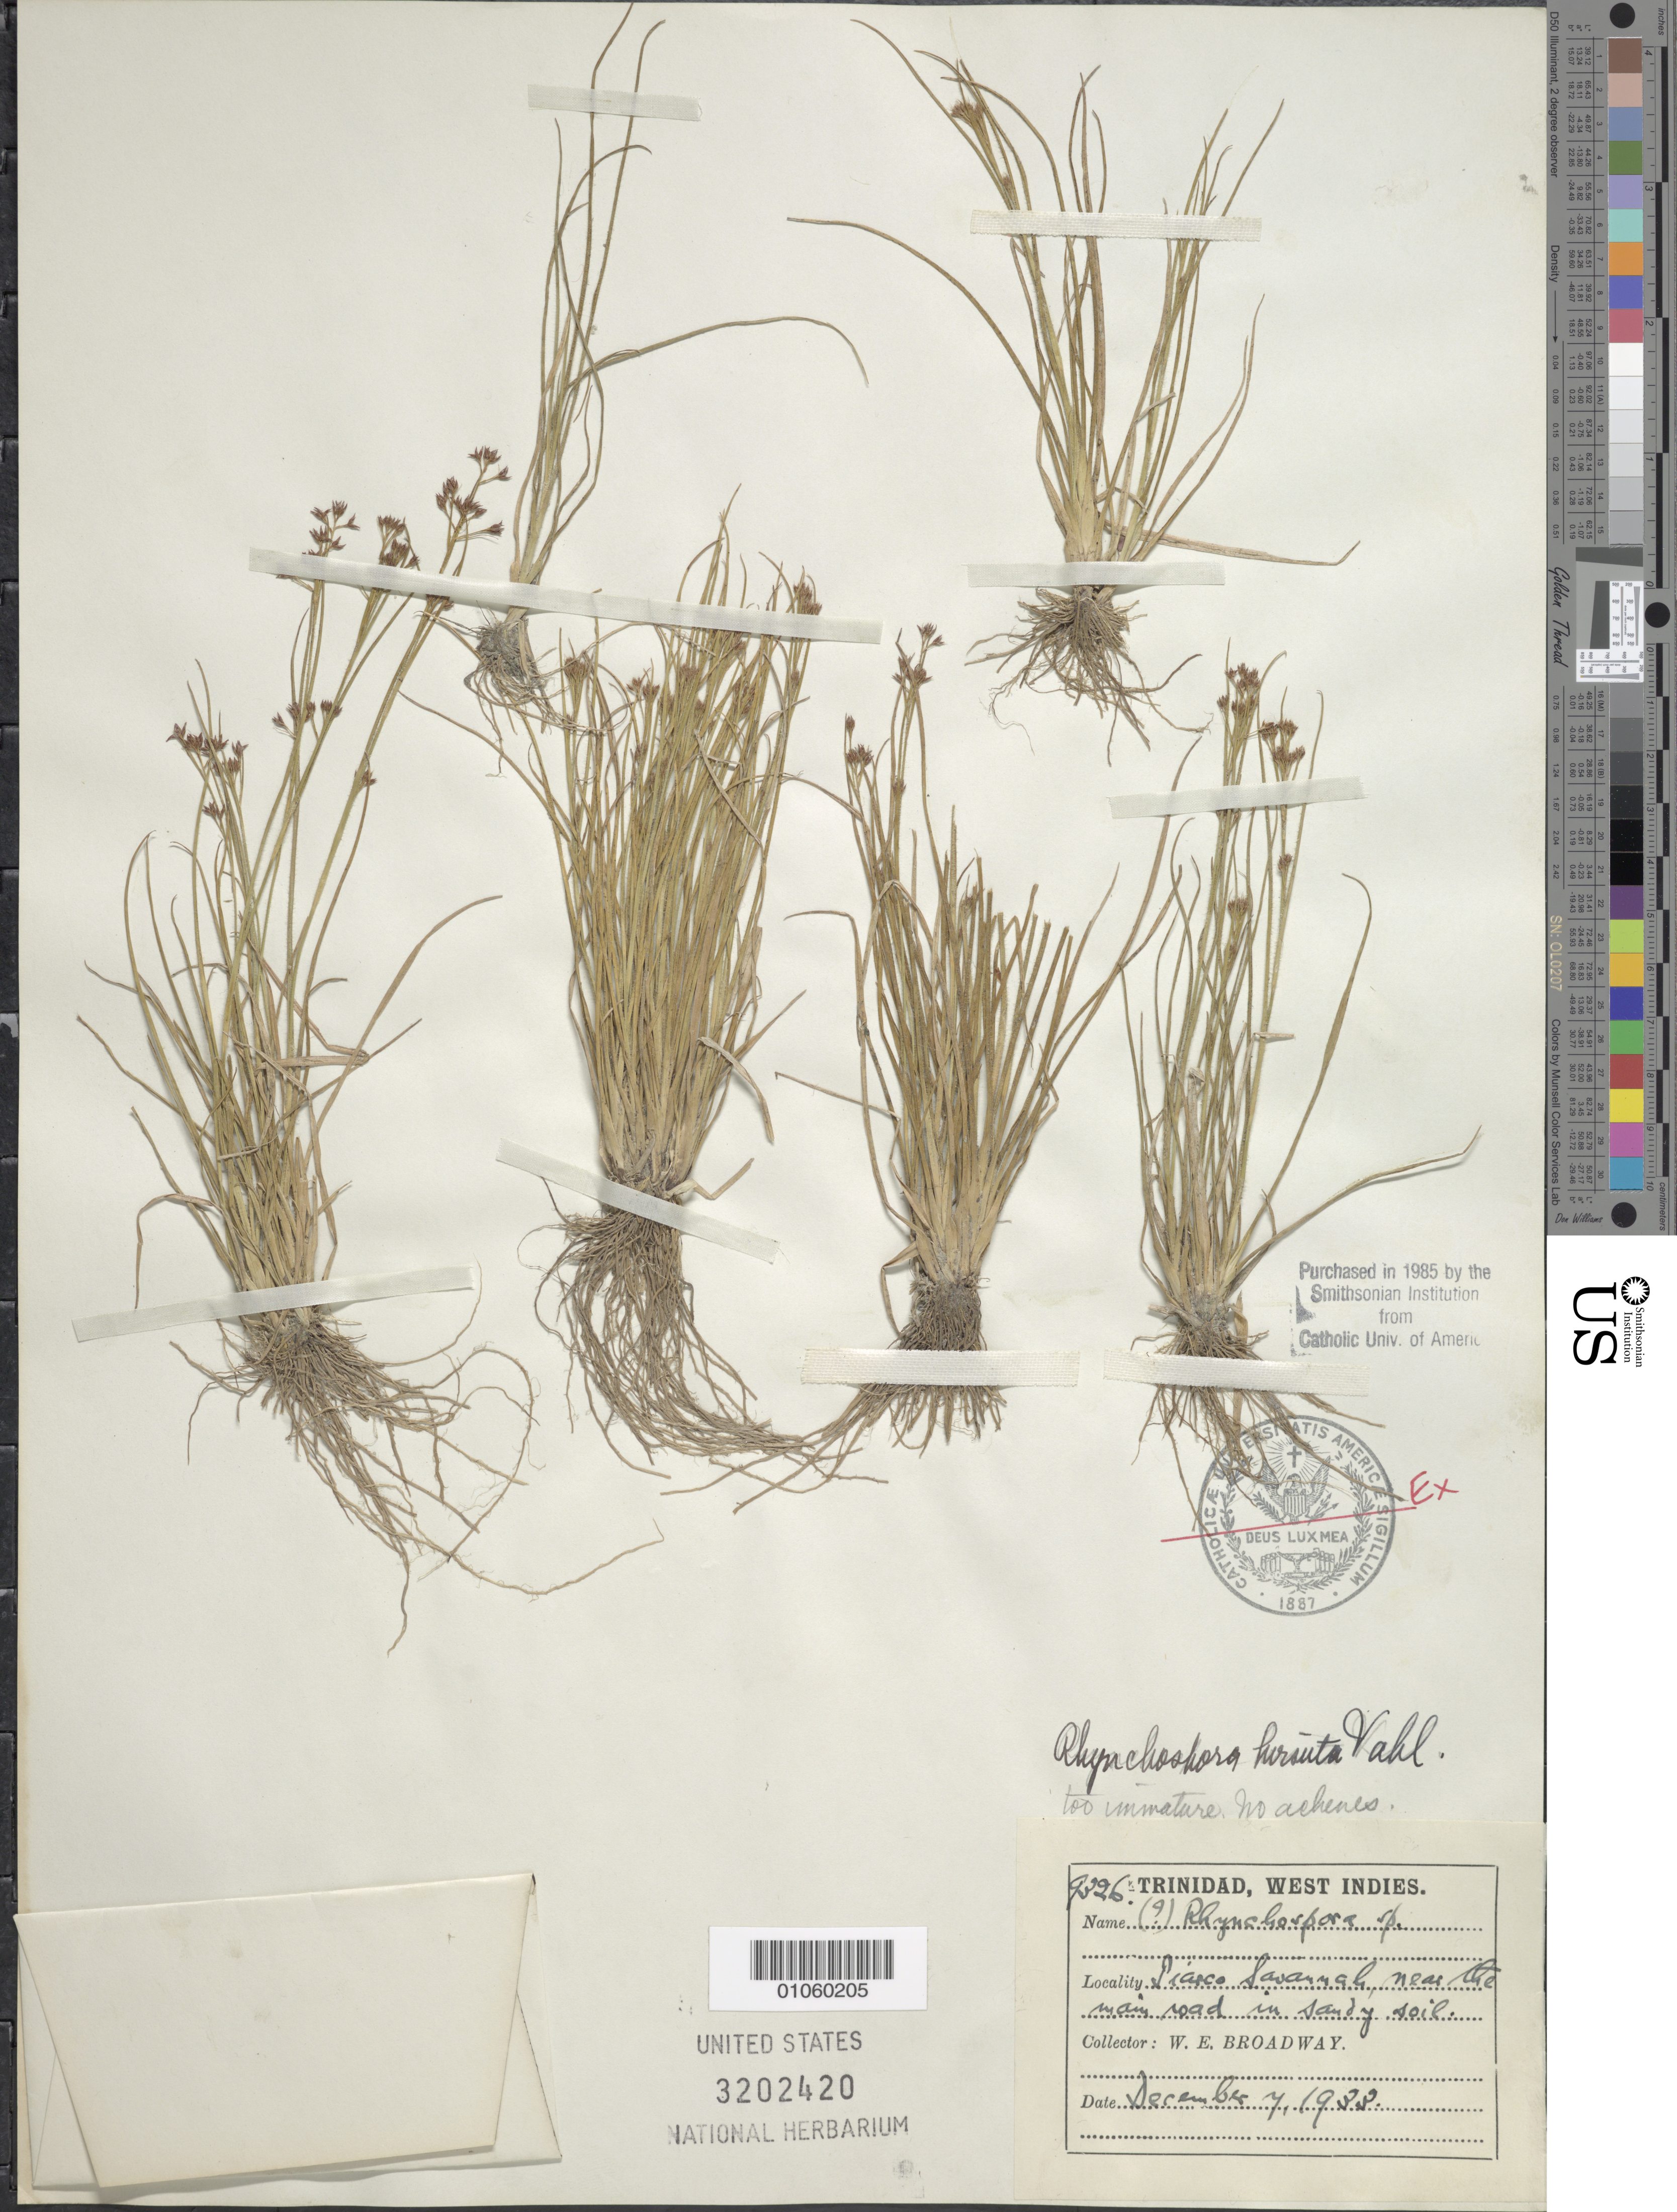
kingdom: Plantae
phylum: Tracheophyta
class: Liliopsida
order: Poales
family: Cyperaceae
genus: Rhynchospora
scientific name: Rhynchospora hirsuta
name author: (Vahl) Vahl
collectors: W. E. Broadway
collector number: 9326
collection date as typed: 07 Dec 1933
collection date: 1933-12-07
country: Trinidad and Tobago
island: Trinidad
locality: Piarco Savannah, near the main road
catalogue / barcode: US 3202420